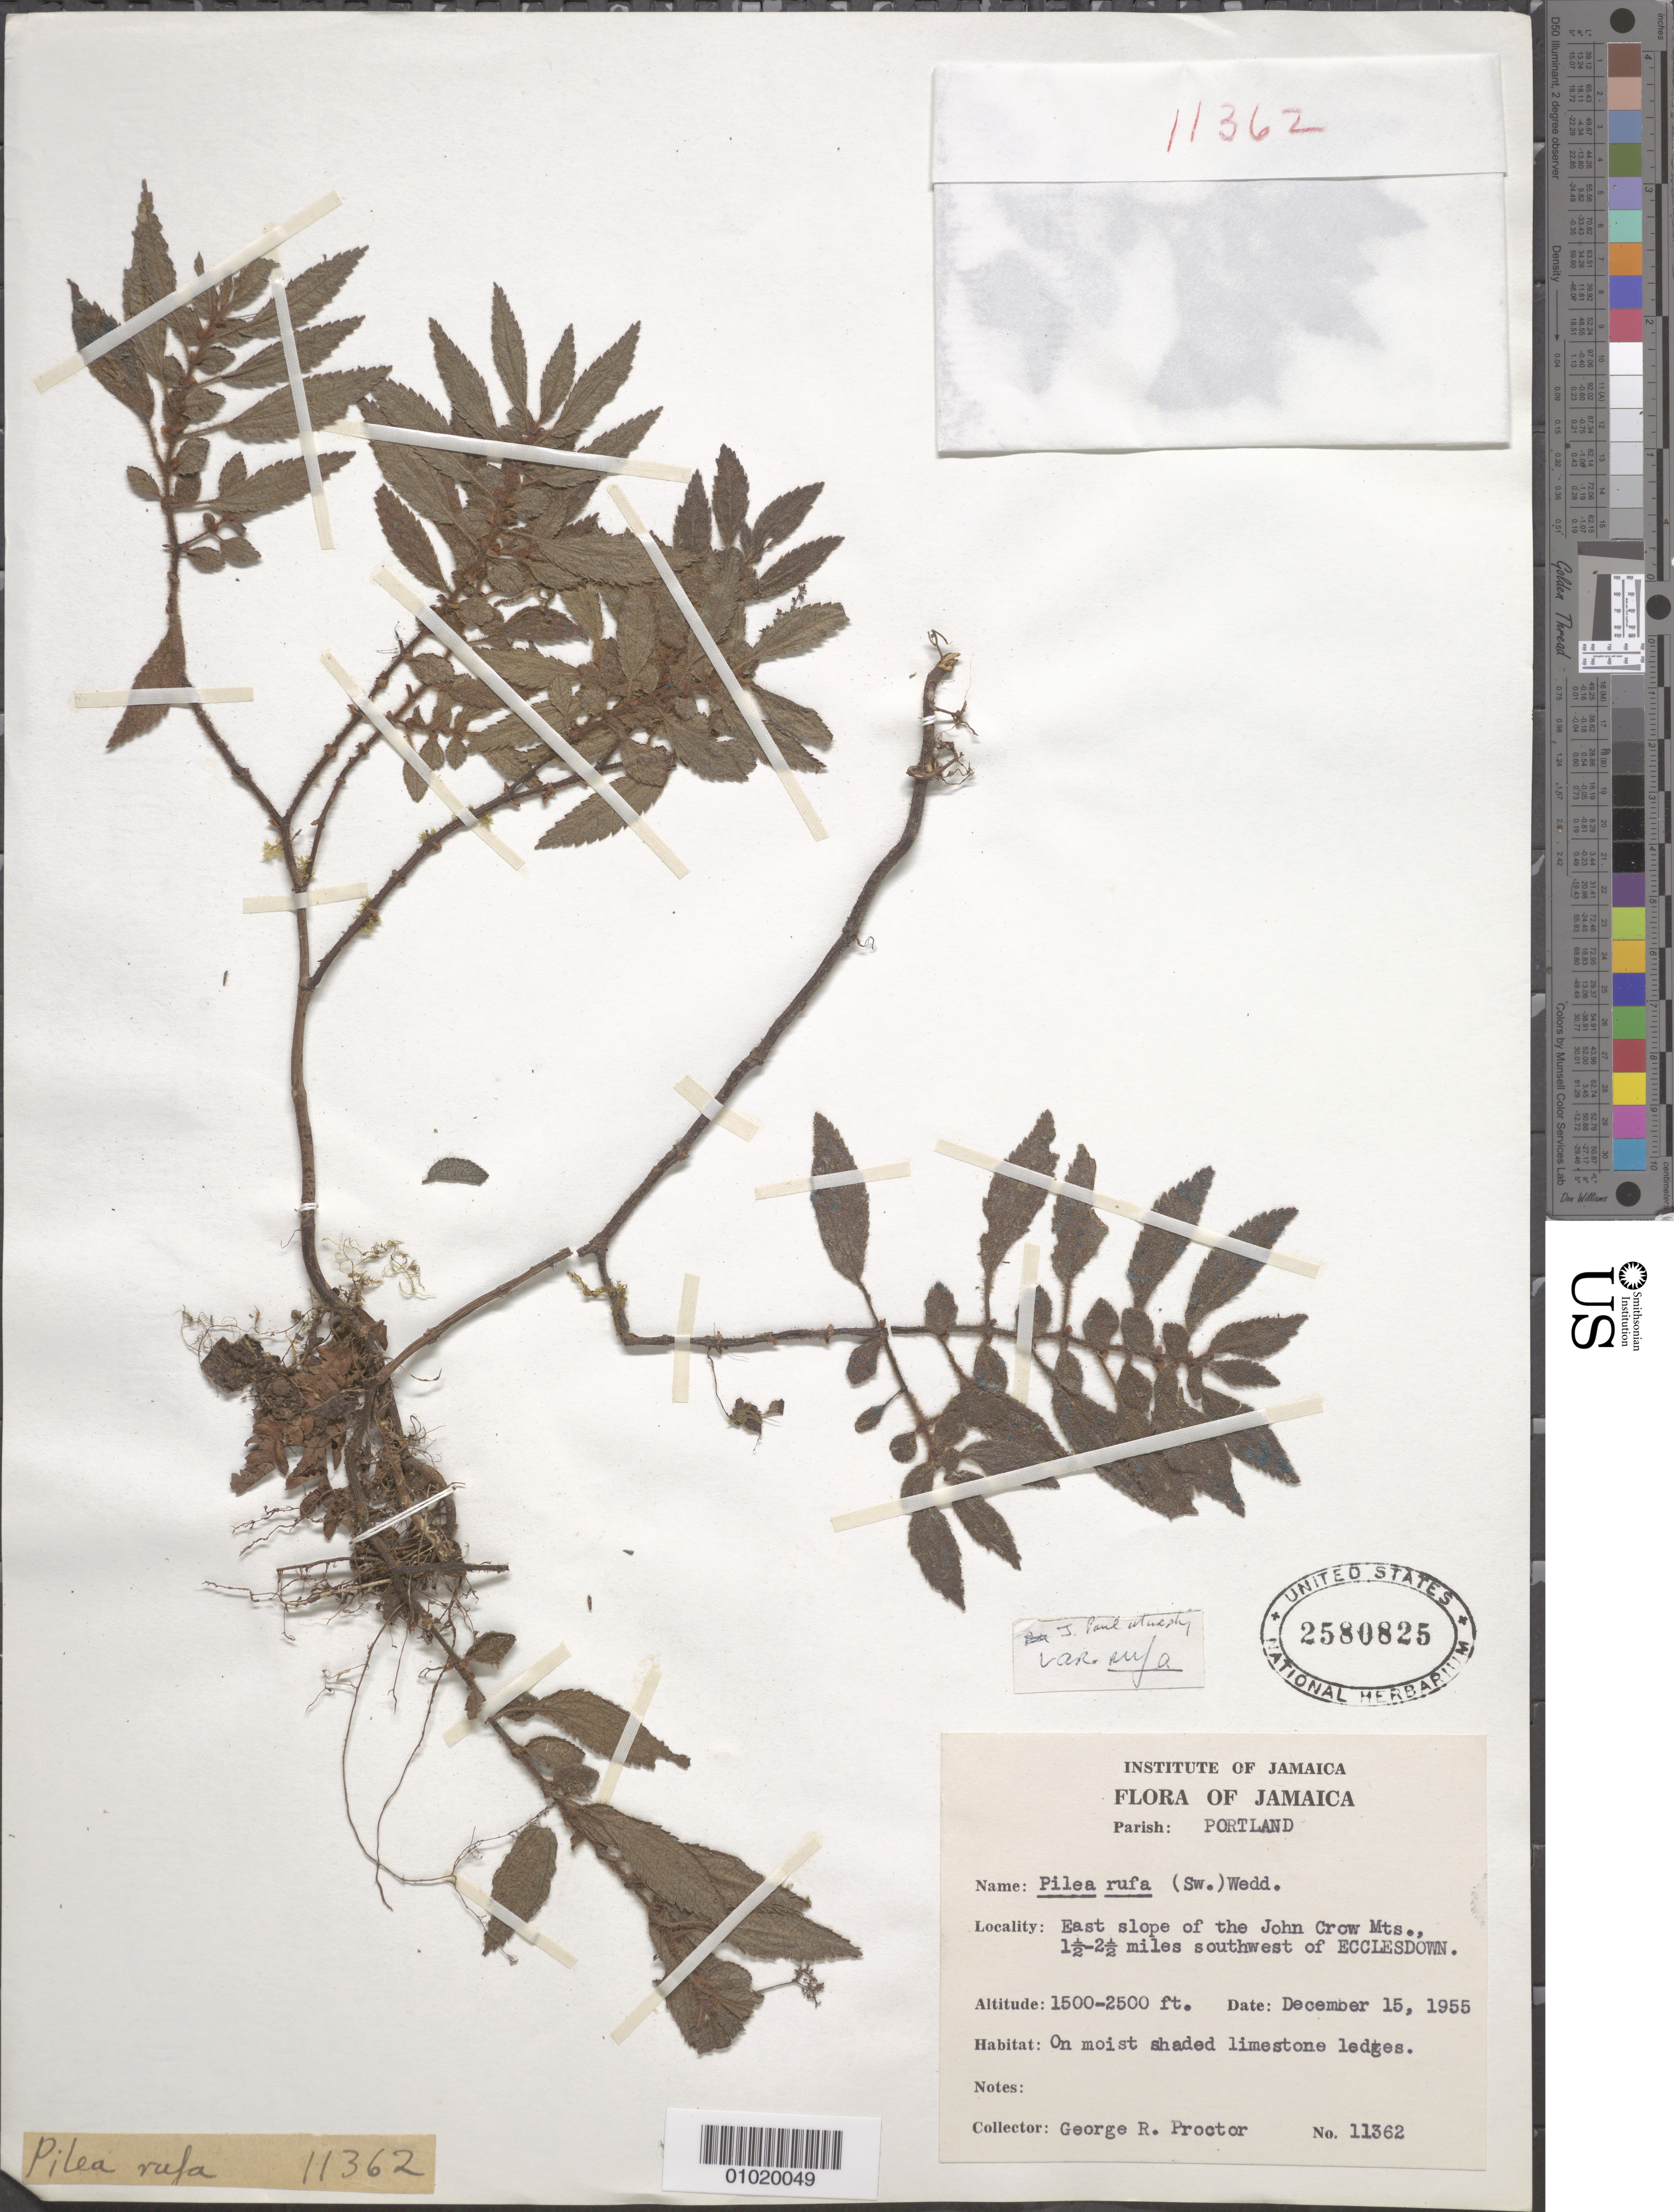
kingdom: Plantae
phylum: Tracheophyta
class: Magnoliopsida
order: Rosales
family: Urticaceae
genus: Pilea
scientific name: Pilea rufa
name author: (Sw.) Wedd.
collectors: G. R. Proctor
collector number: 11362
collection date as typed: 15 Dec 1955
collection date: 1955-12-15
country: Jamaica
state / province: Portland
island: Jamaica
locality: East slope of the John Crow Mountains, 1 1/2-2 1/2 miles southwest of Ecclesdown. On moist shaded limestone ledges.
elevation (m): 457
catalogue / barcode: US 2580825